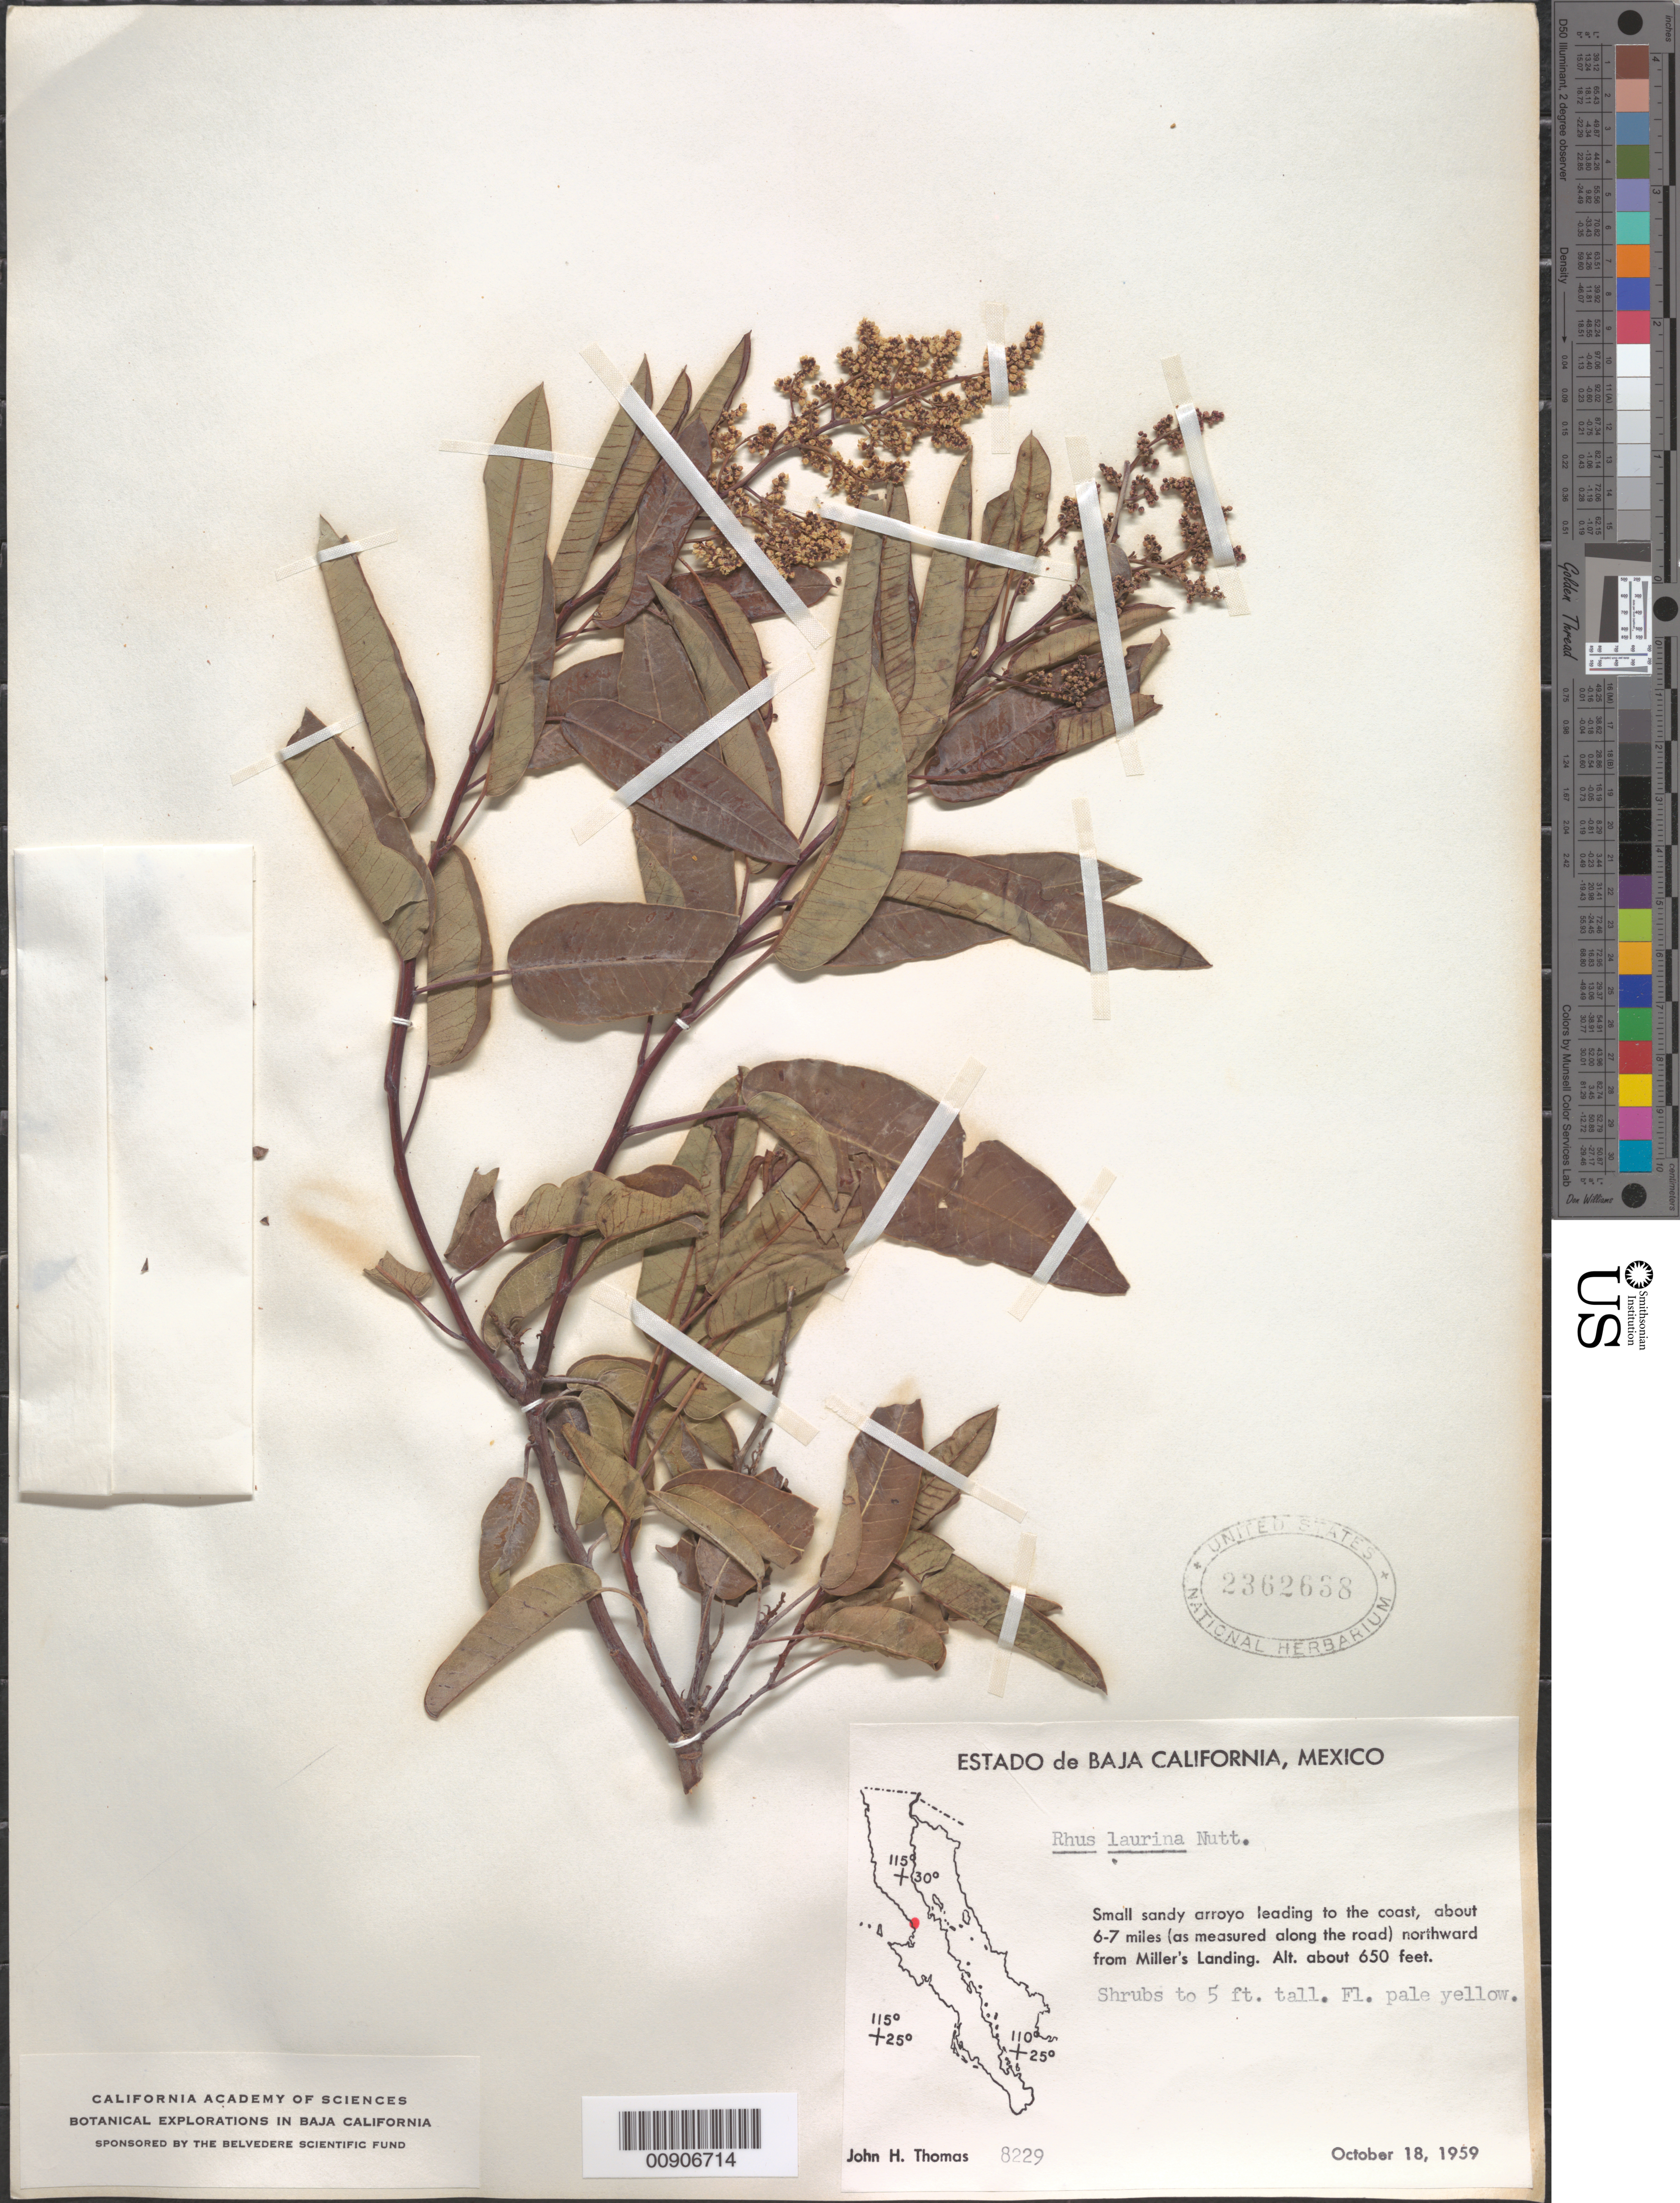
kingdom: Plantae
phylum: Tracheophyta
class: Magnoliopsida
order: Sapindales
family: Anacardiaceae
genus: Malosma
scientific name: Malosma laurina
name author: (Nutt.) Nutt. ex Abrams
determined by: Mitchell, John D.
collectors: J. H. Thomas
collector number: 8229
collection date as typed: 18 Oct 1959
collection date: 1959-10-18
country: Mexico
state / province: Baja California Norte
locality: Small sandy arroyo leading to the coast, about 6-7 miles (as measured along road) northward from Miller's Landing.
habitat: Small sandy arroyo leading to the coast.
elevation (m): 198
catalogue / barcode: US 2362638